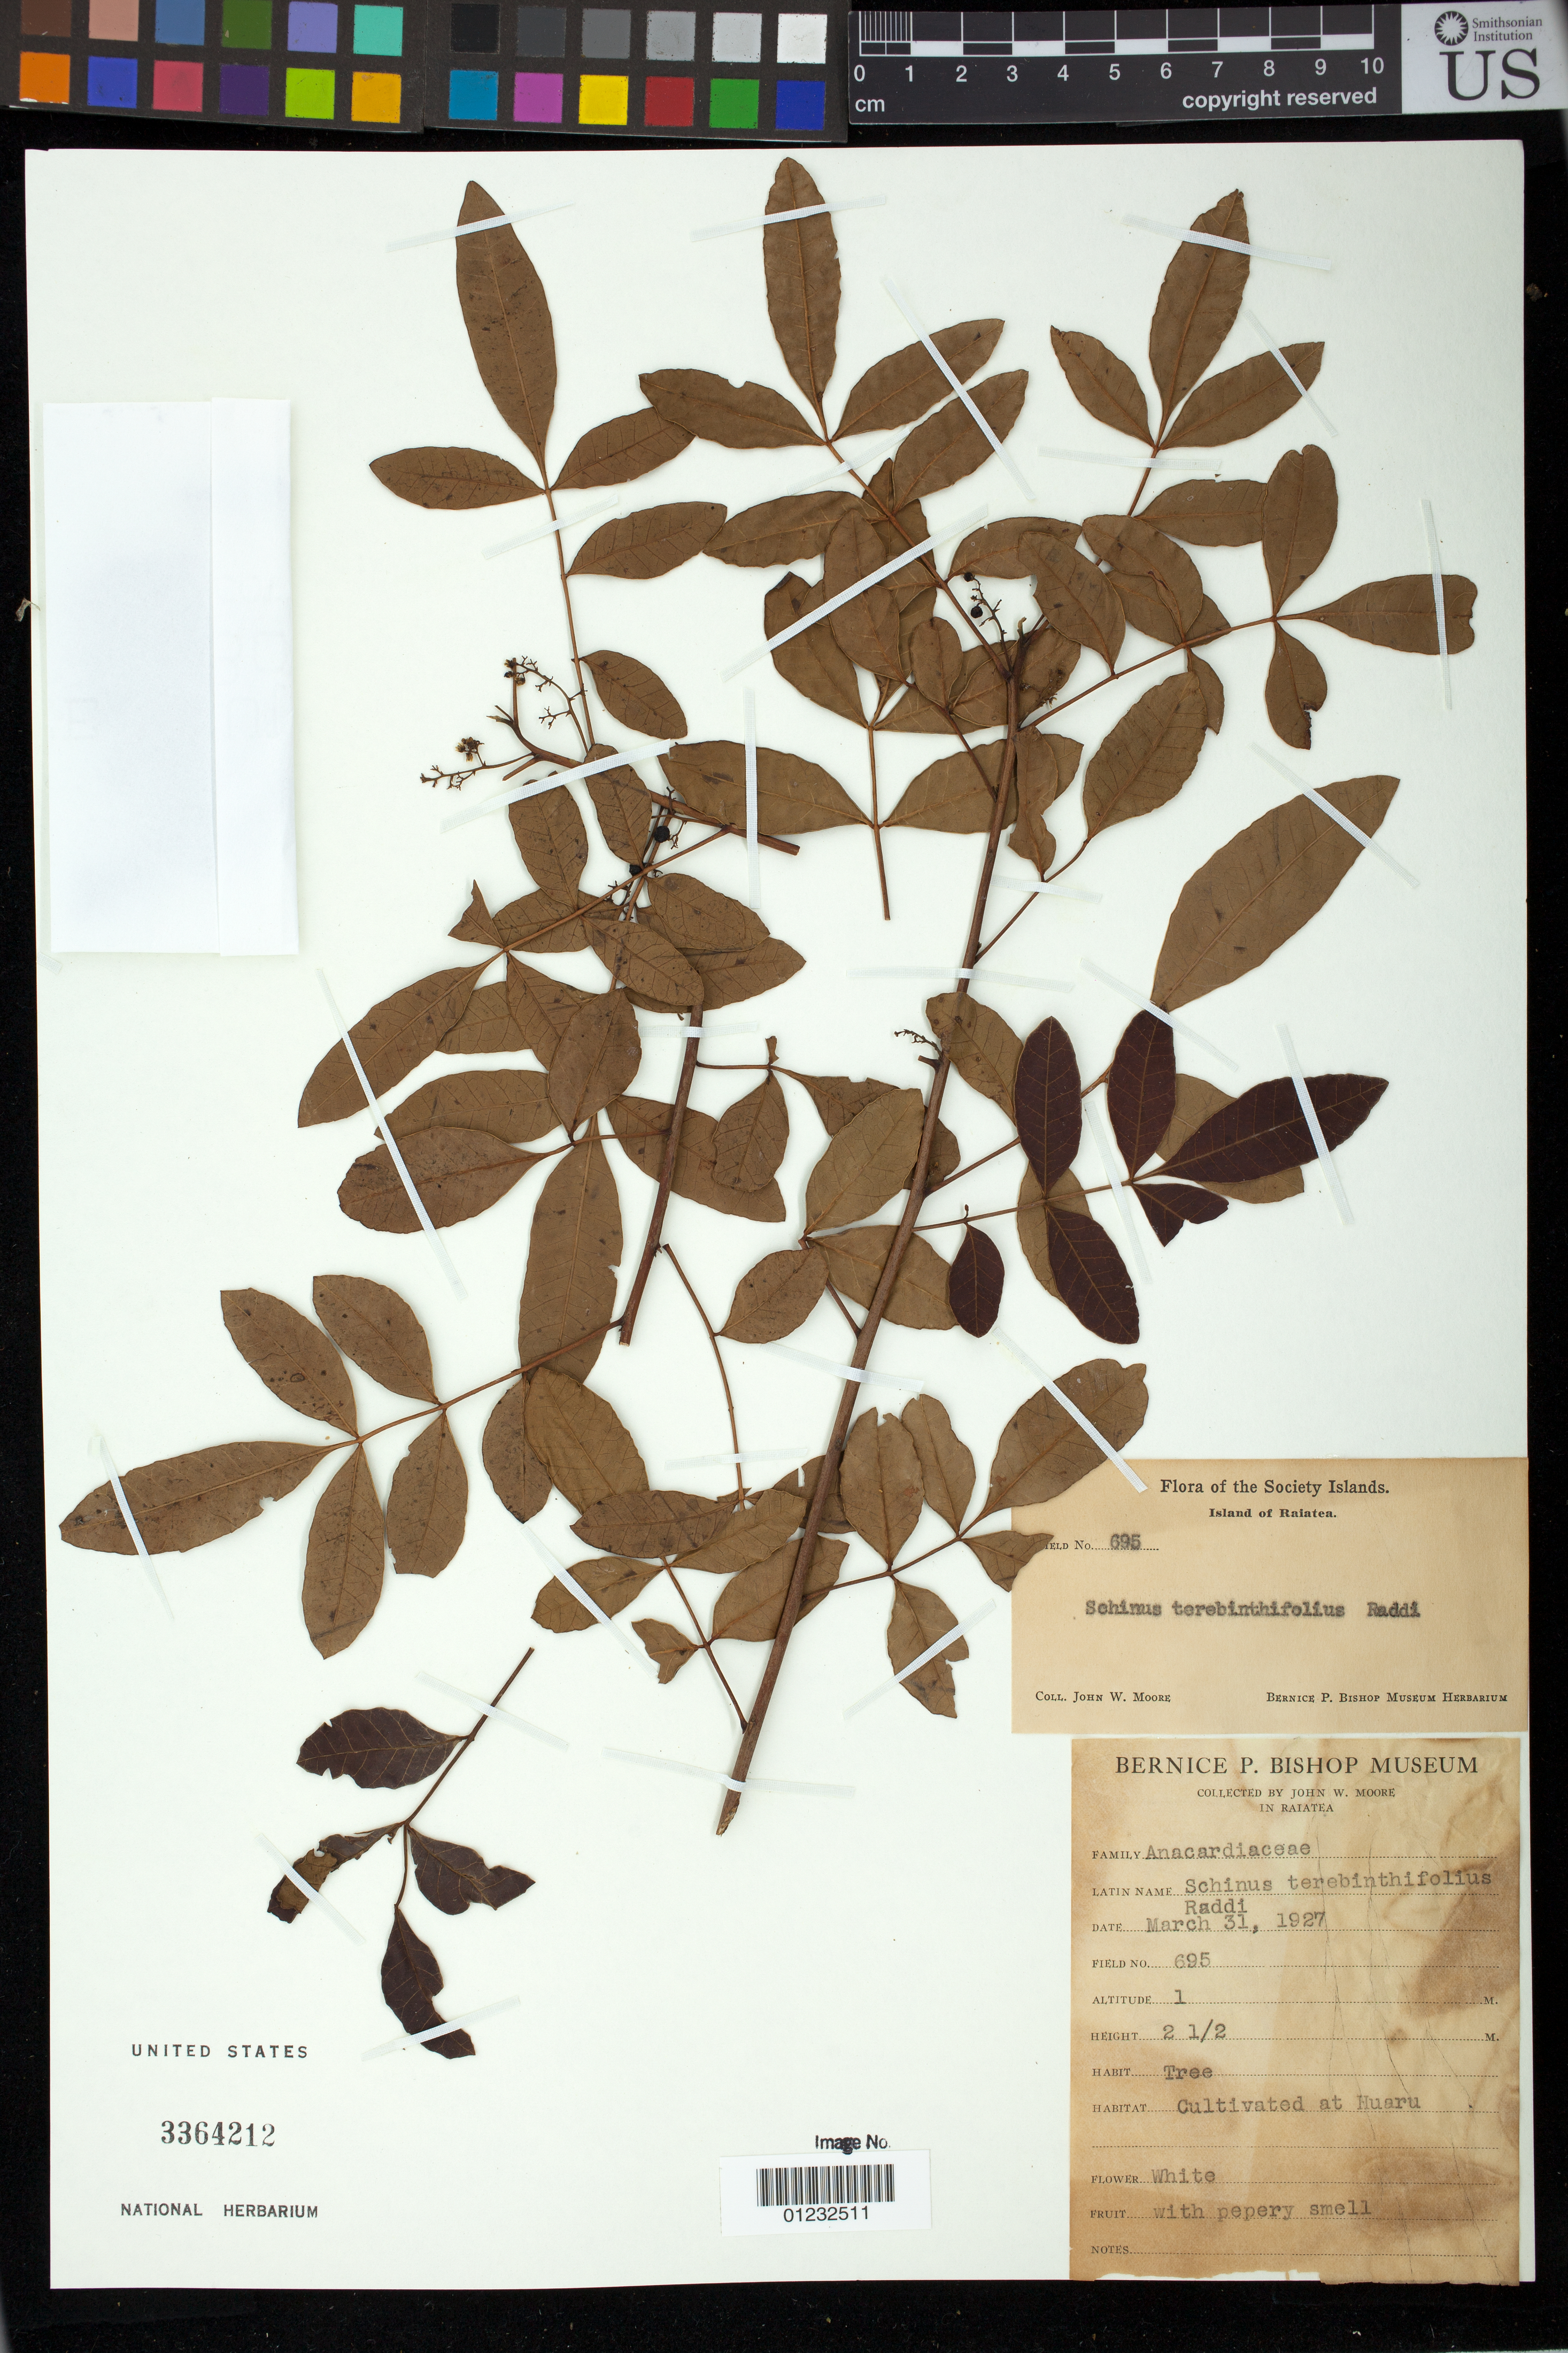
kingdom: Plantae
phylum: Tracheophyta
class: Magnoliopsida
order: Sapindales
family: Anacardiaceae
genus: Schinus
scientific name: Schinus terebinthifolia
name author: Raddi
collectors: J. Moore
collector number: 695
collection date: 1927-03-31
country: French Polynesia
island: Raiatea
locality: Huaru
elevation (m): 1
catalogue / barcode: US 3364212